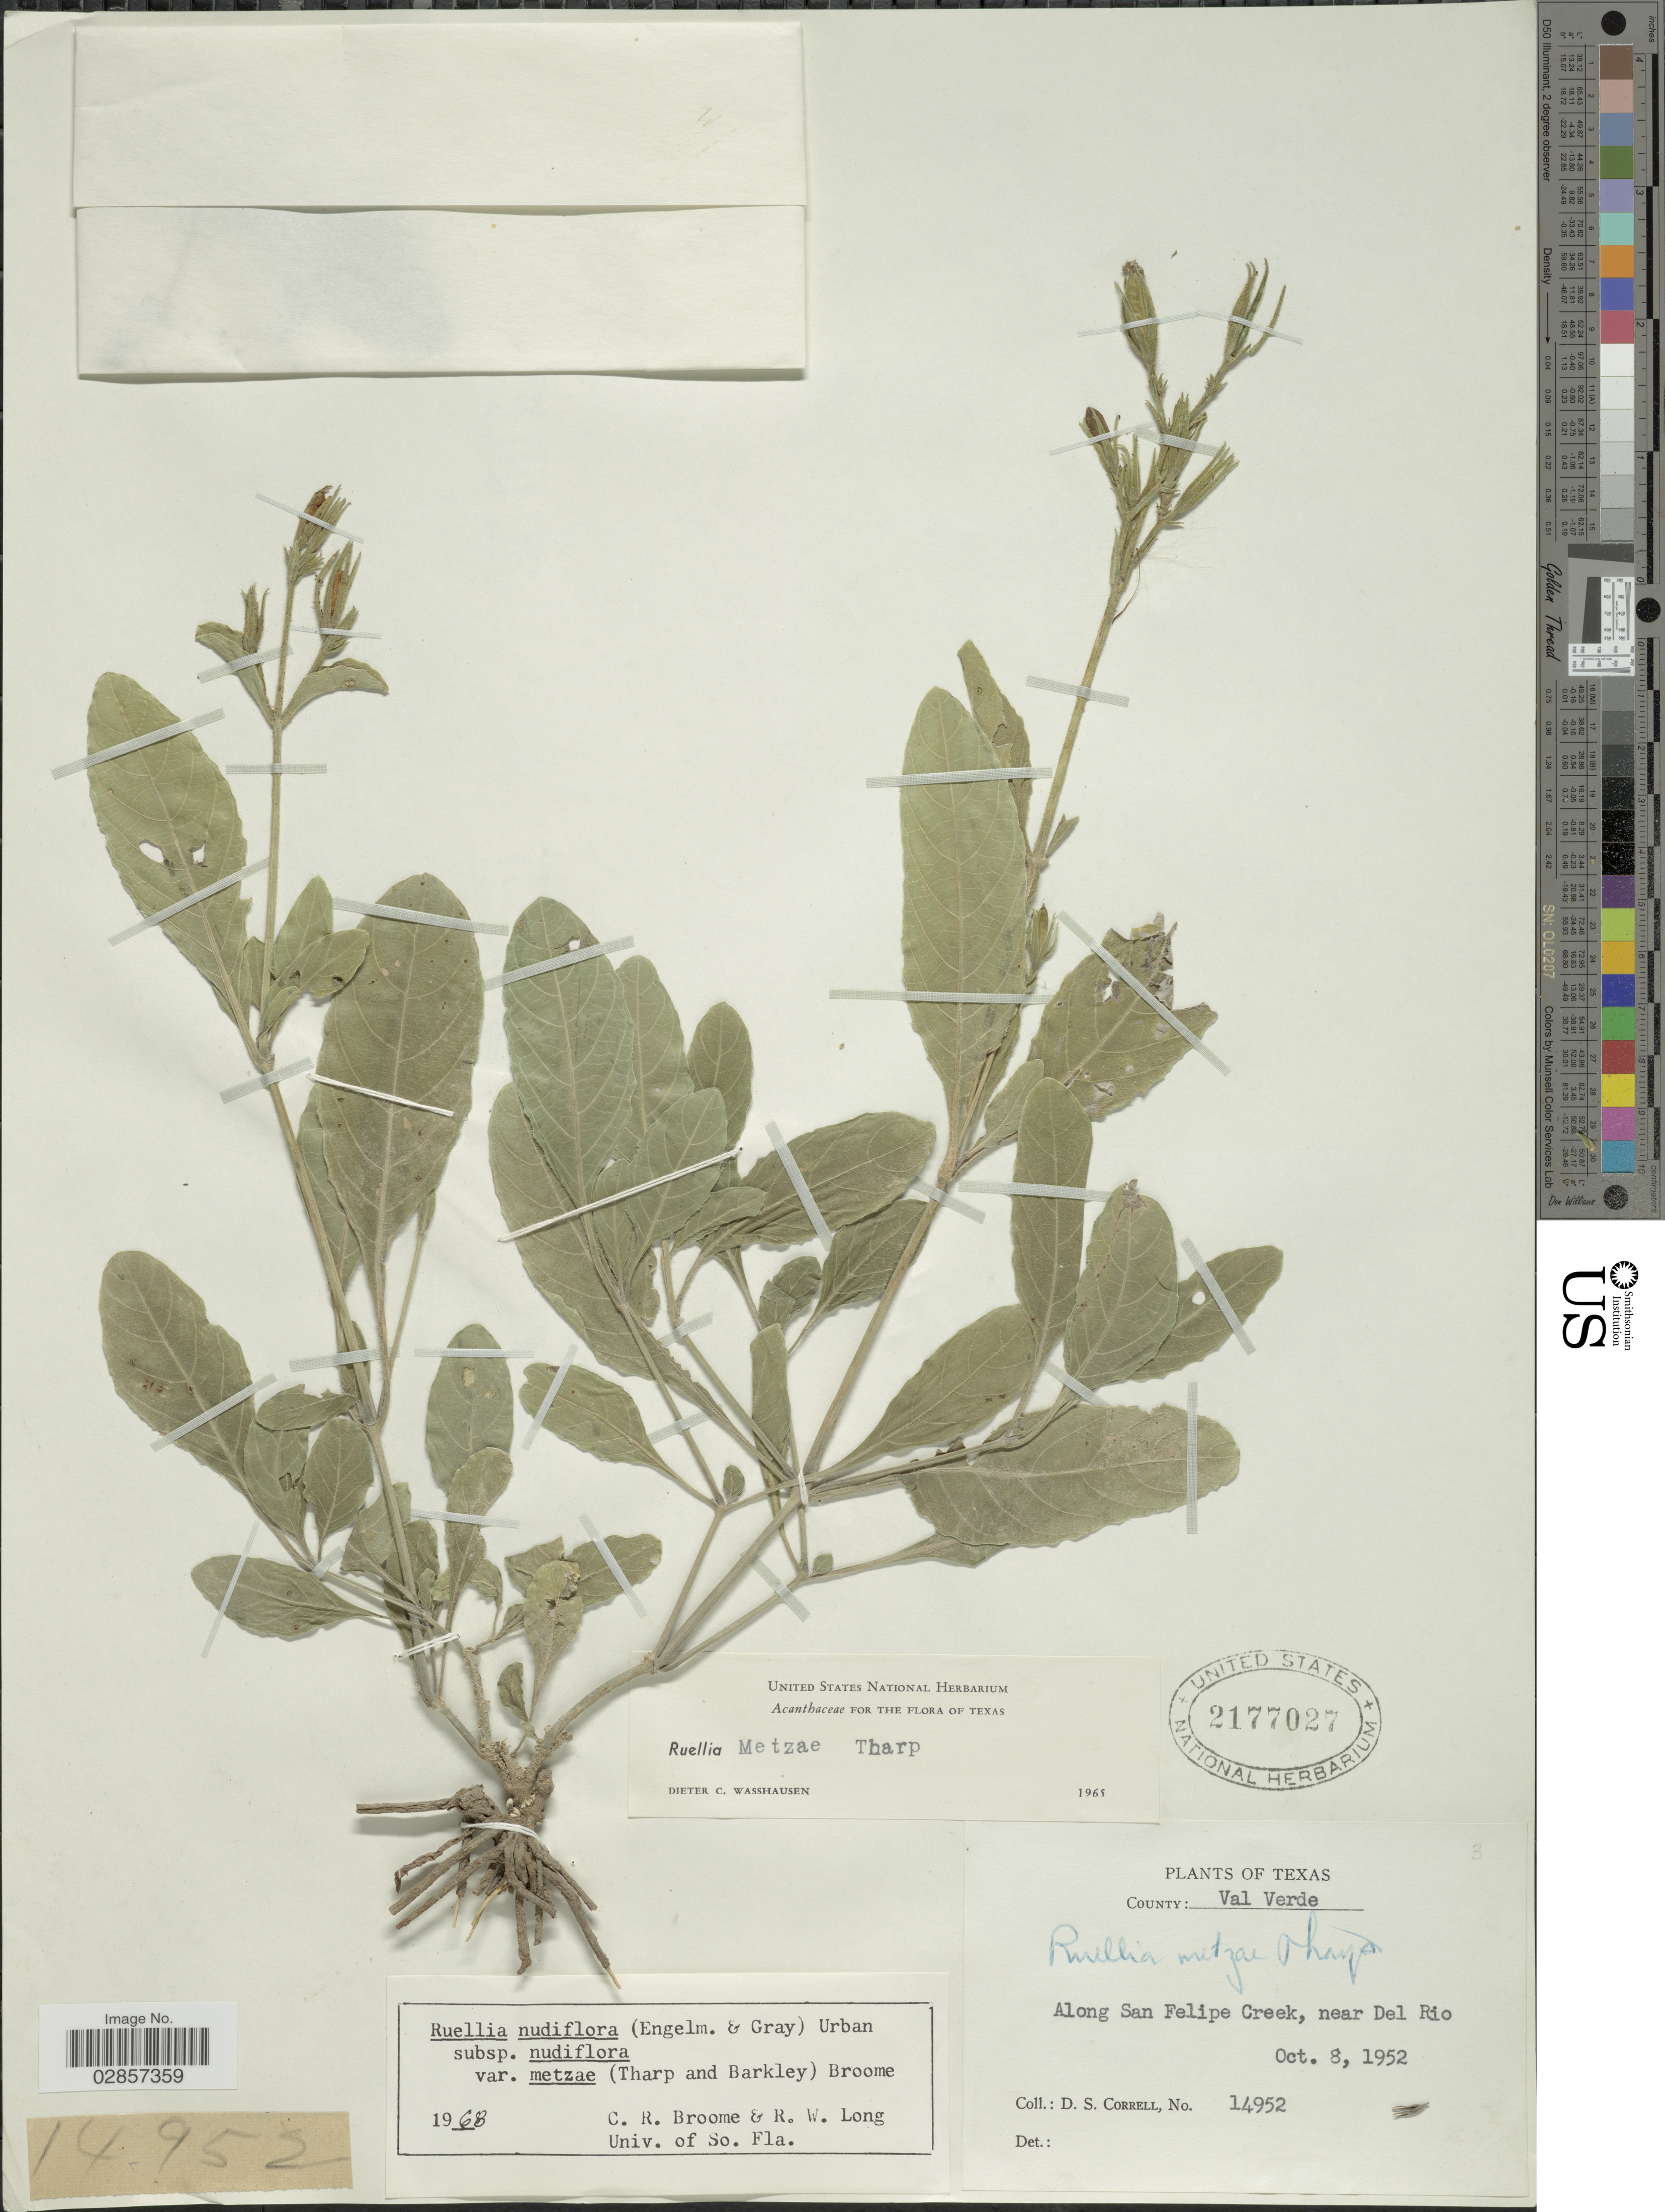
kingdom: Plantae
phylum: Tracheophyta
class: Magnoliopsida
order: Lamiales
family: Acanthaceae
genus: Ruellia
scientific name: Ruellia metziae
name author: Tharp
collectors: D. S. Correll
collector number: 14952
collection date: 1952-10-08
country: United States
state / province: Texas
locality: County: Val Verde, Along San Felipe Creek, near Del Rio.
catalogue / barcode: US 2177027